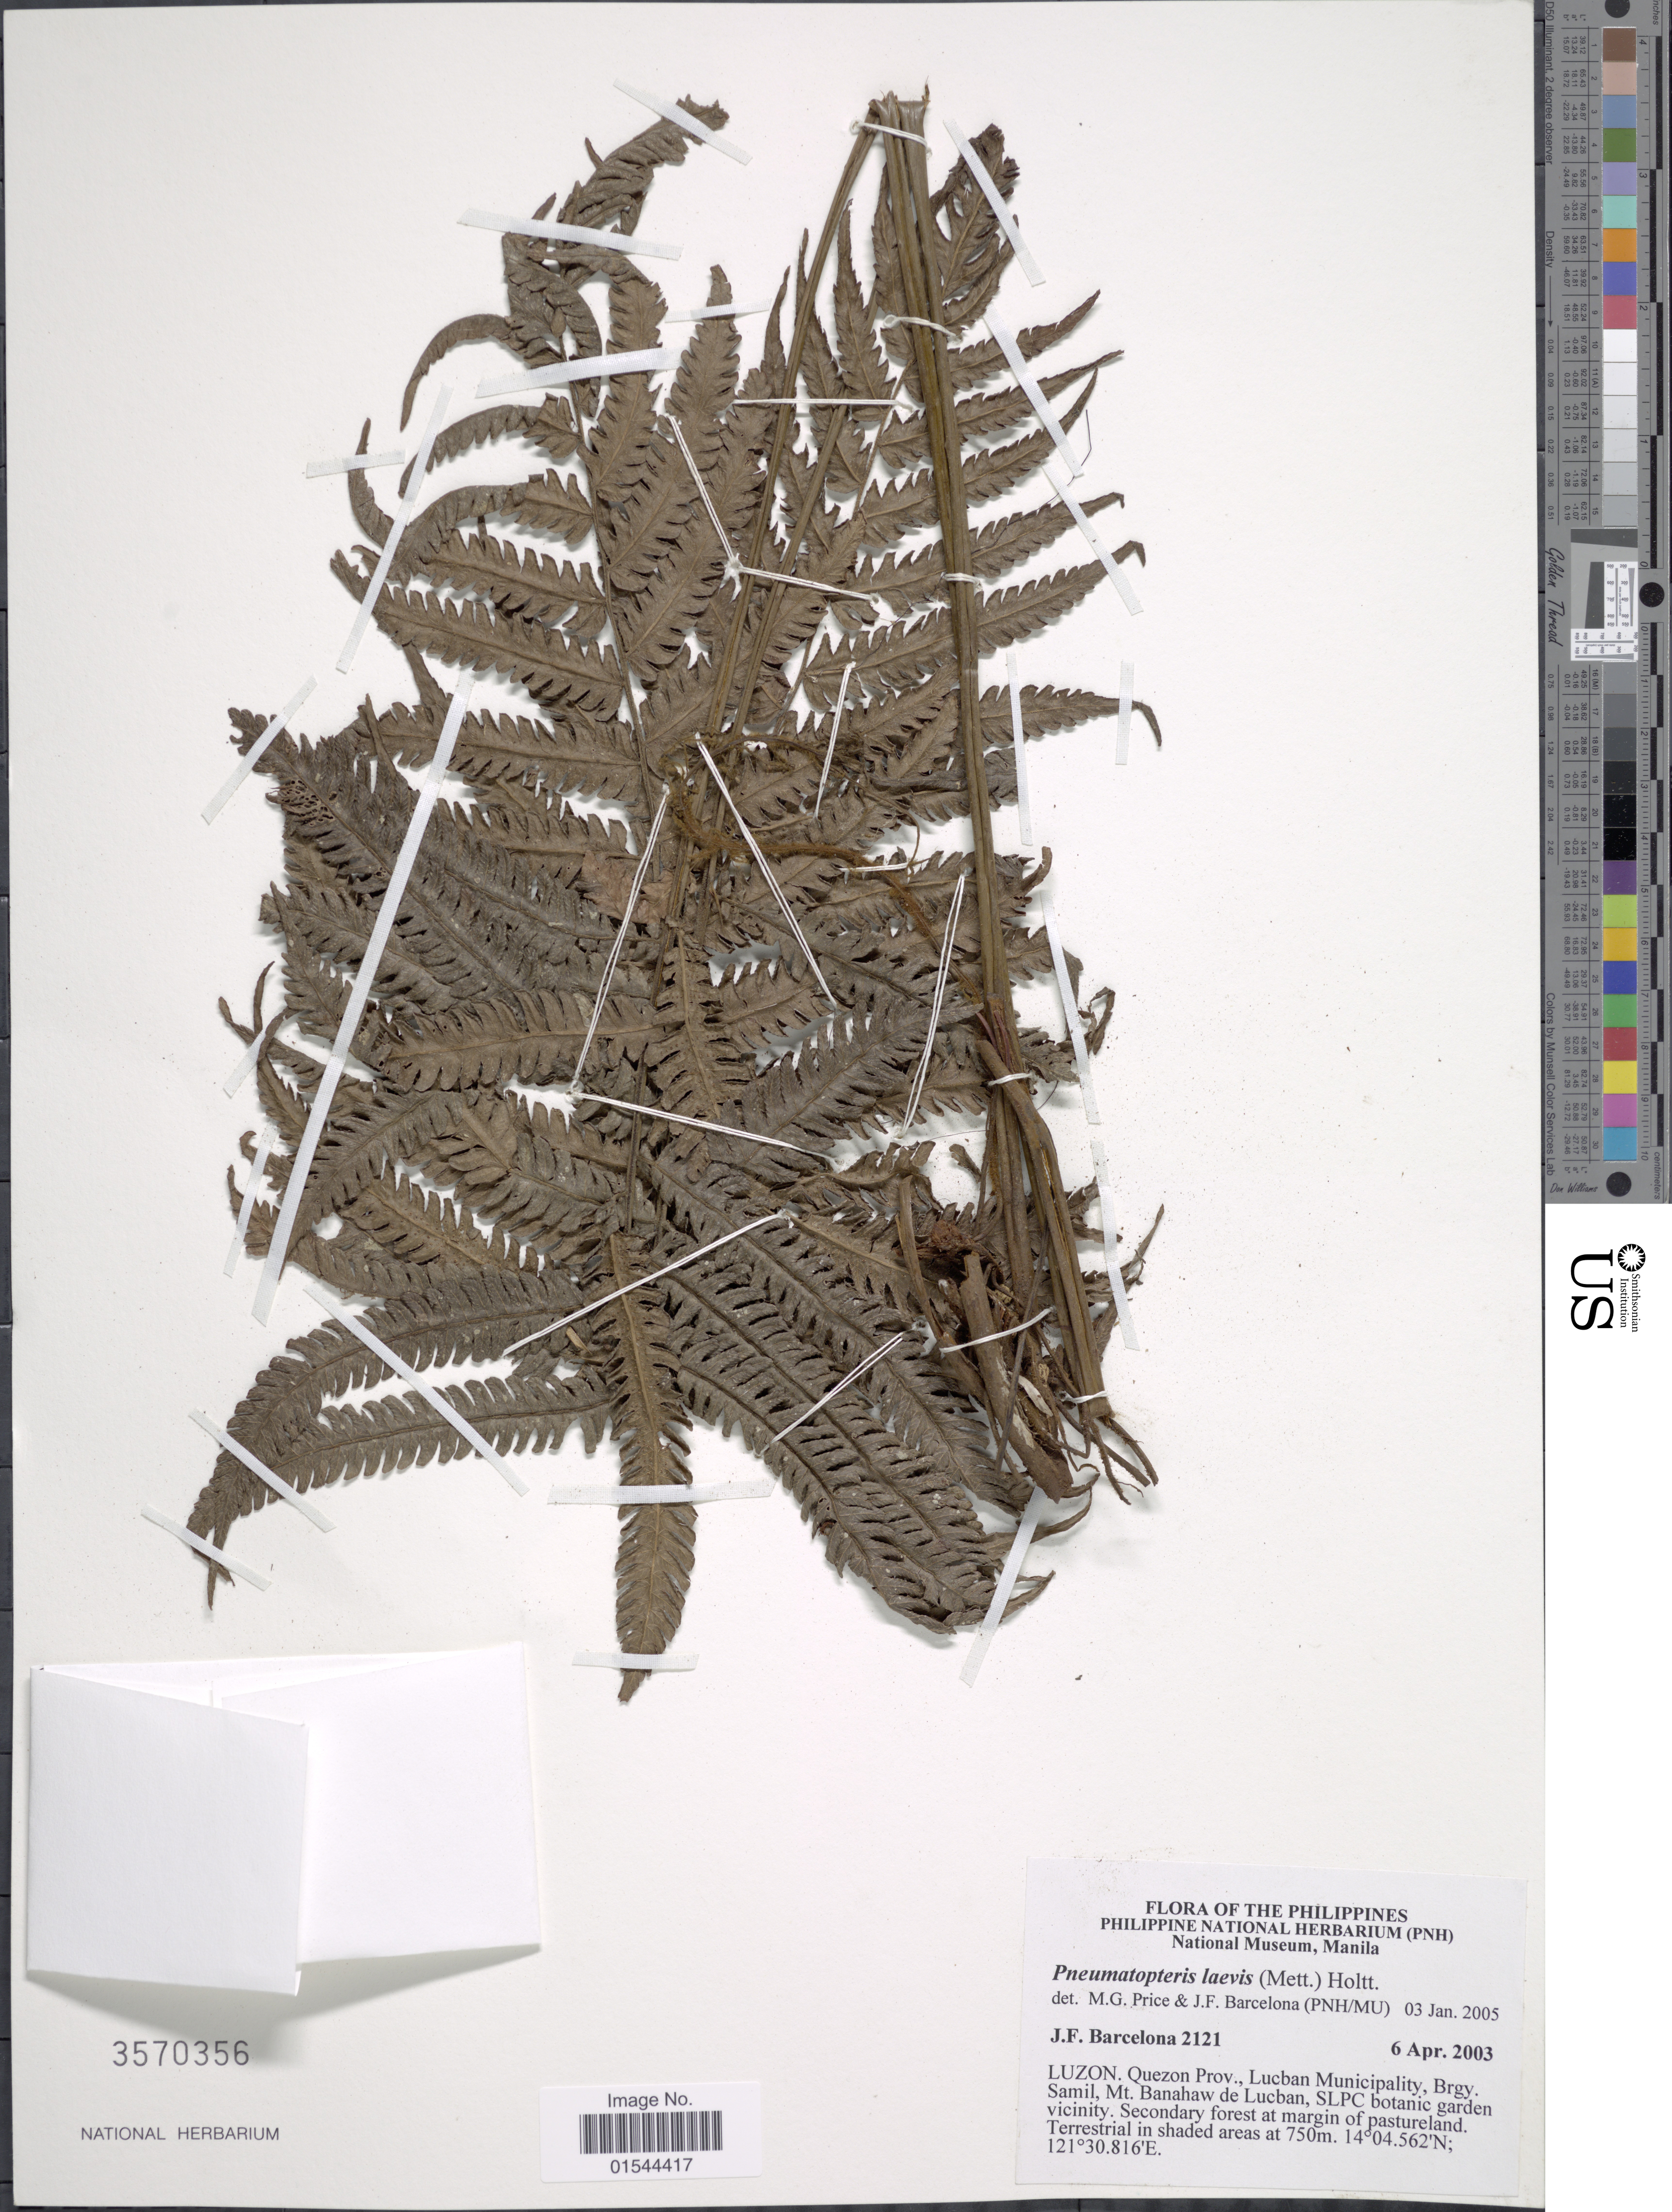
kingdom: Plantae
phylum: Tracheophyta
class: Polypodiopsida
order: Polypodiales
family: Thelypteridaceae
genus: Pneumatopteris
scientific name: Pneumatopteris laevis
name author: (Mett.) Holttum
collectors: J. F. Barcelona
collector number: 2121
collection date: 2003-04-06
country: Philippines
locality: Luzon, Quezon Prov., Lucban Municipality, Brgy. Samil, Mt. Banahaw de Lucban, SLPC botanic garden vicinity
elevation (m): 750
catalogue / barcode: US 3570356